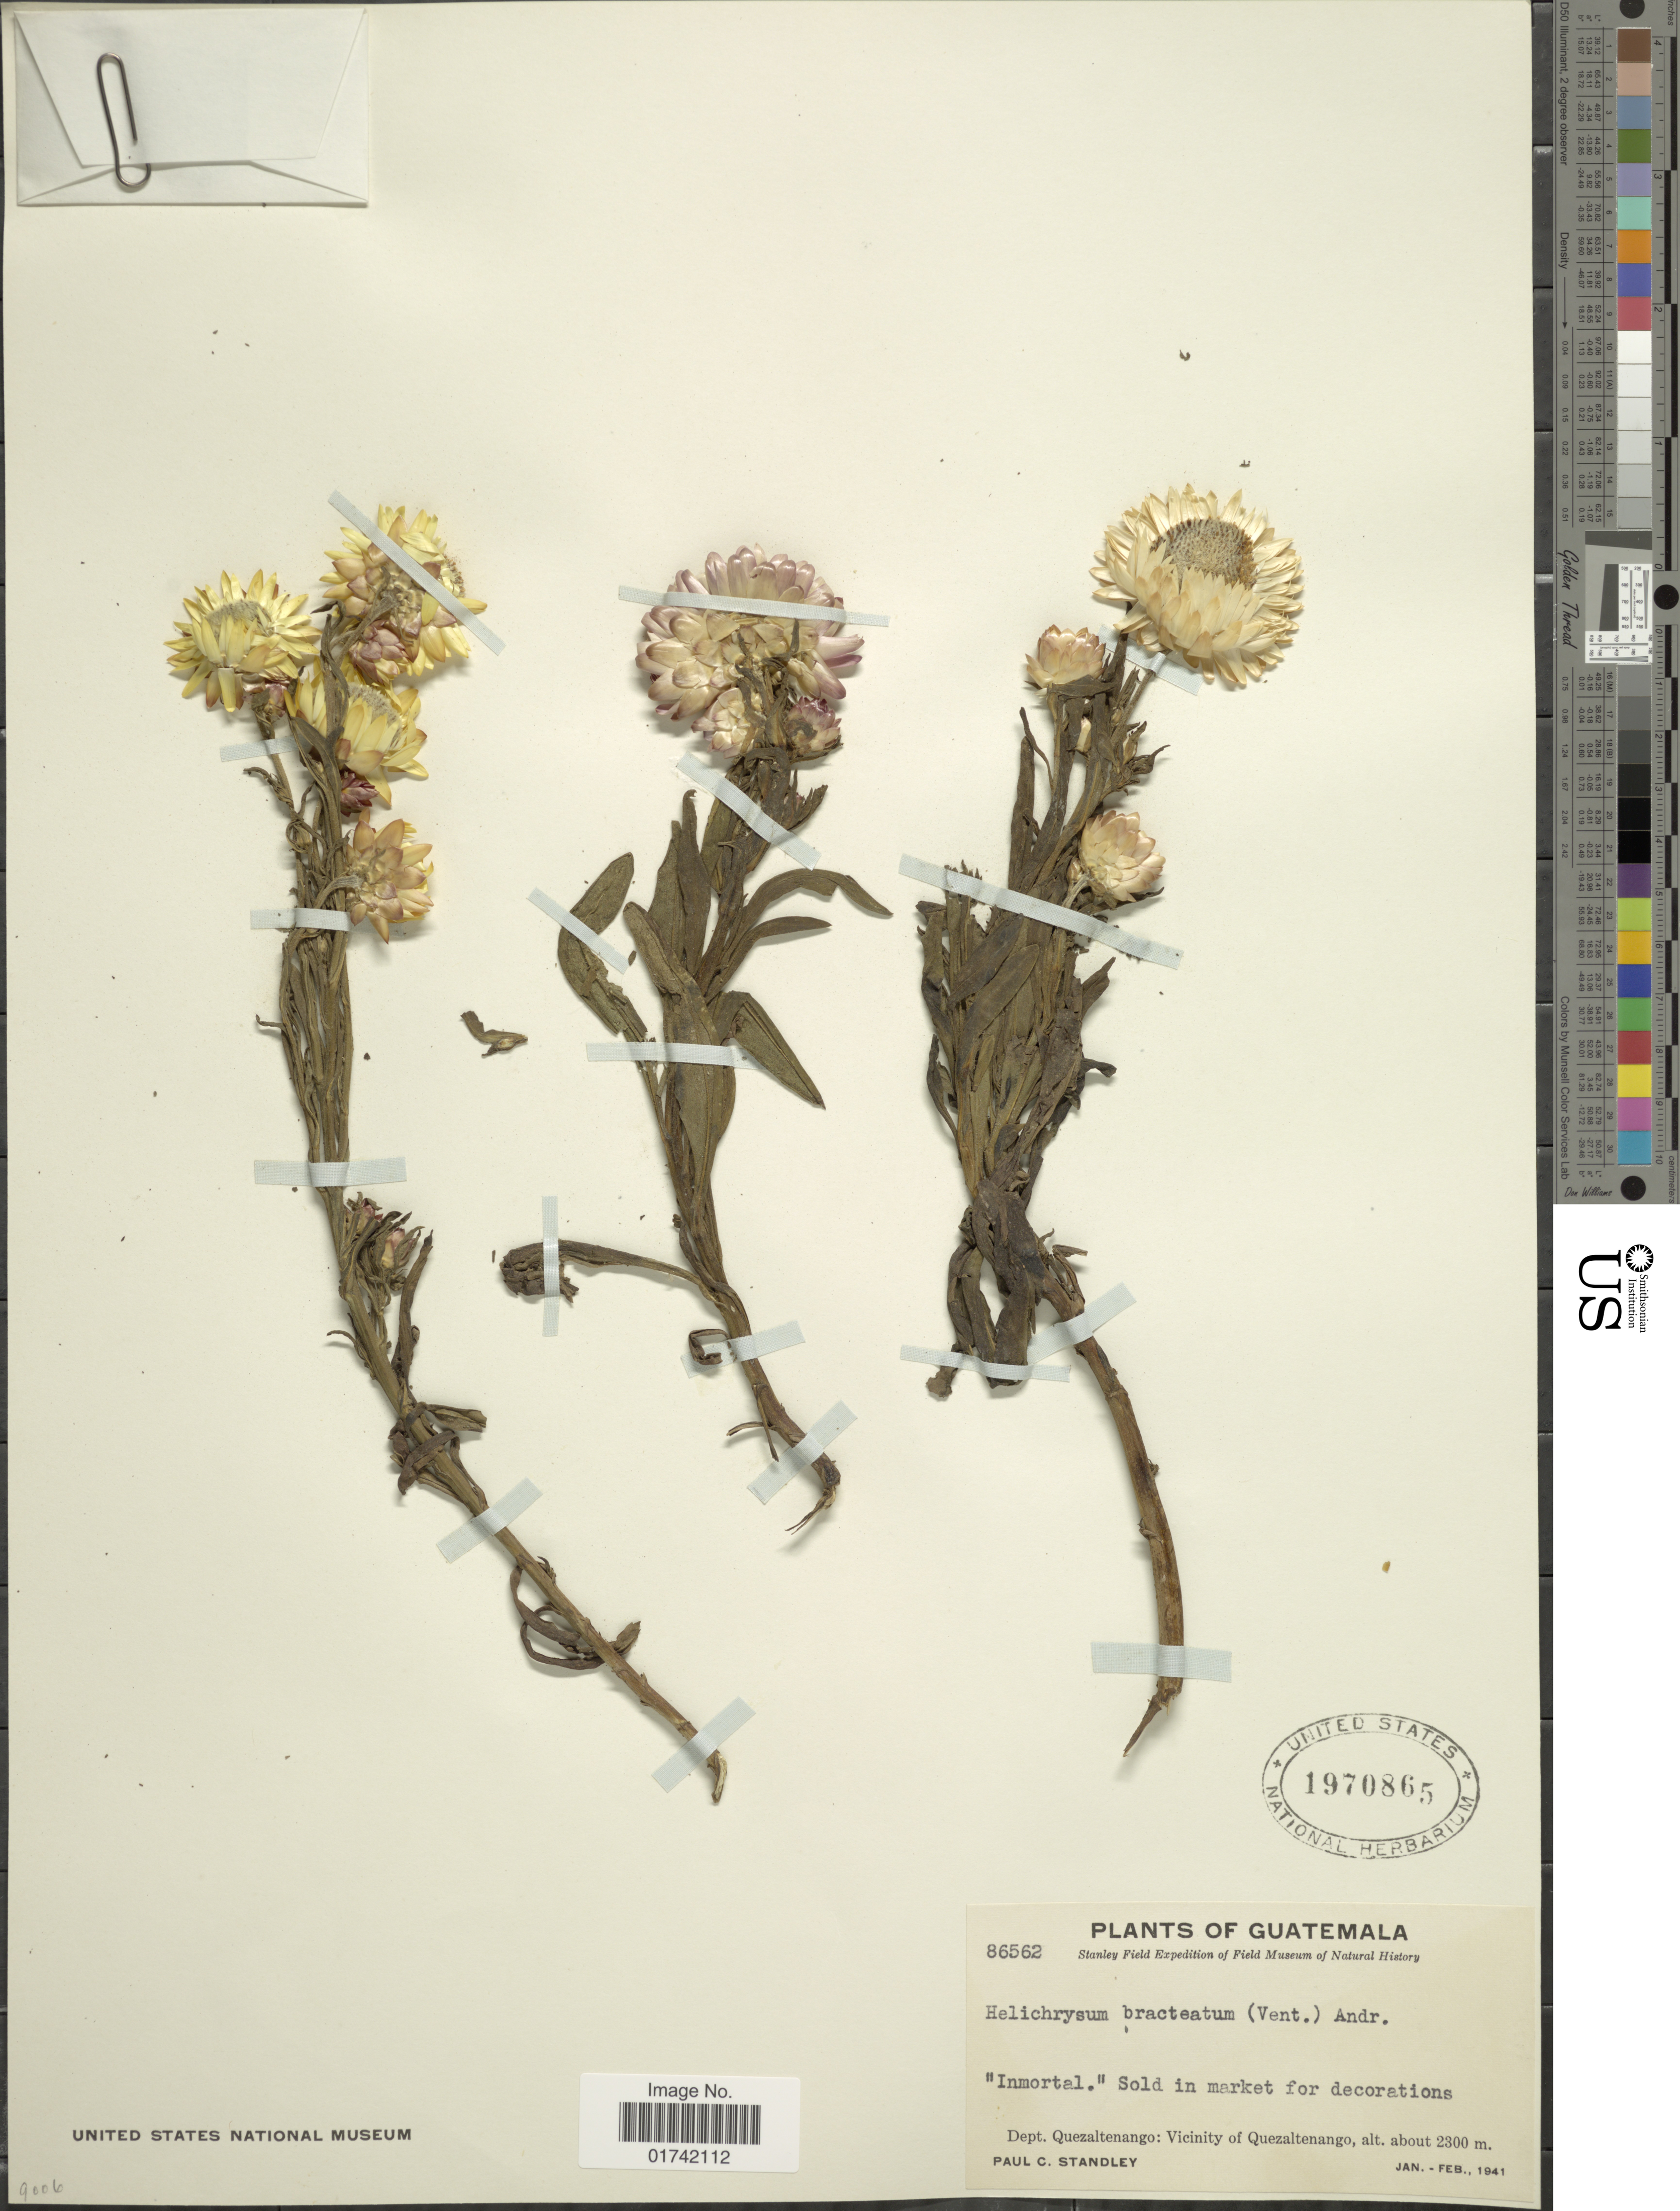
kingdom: Plantae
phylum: Tracheophyta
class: Magnoliopsida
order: Asterales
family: Asteraceae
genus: Helichrysum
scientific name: Helichrysum bracteatum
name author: (Vent.) Haw.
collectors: P. C. Standley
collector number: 86562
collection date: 1941-01/1941-02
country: Guatemala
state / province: Quetzaltenango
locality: Vicinity of Quezaltenango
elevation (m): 2300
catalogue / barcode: US 1970865